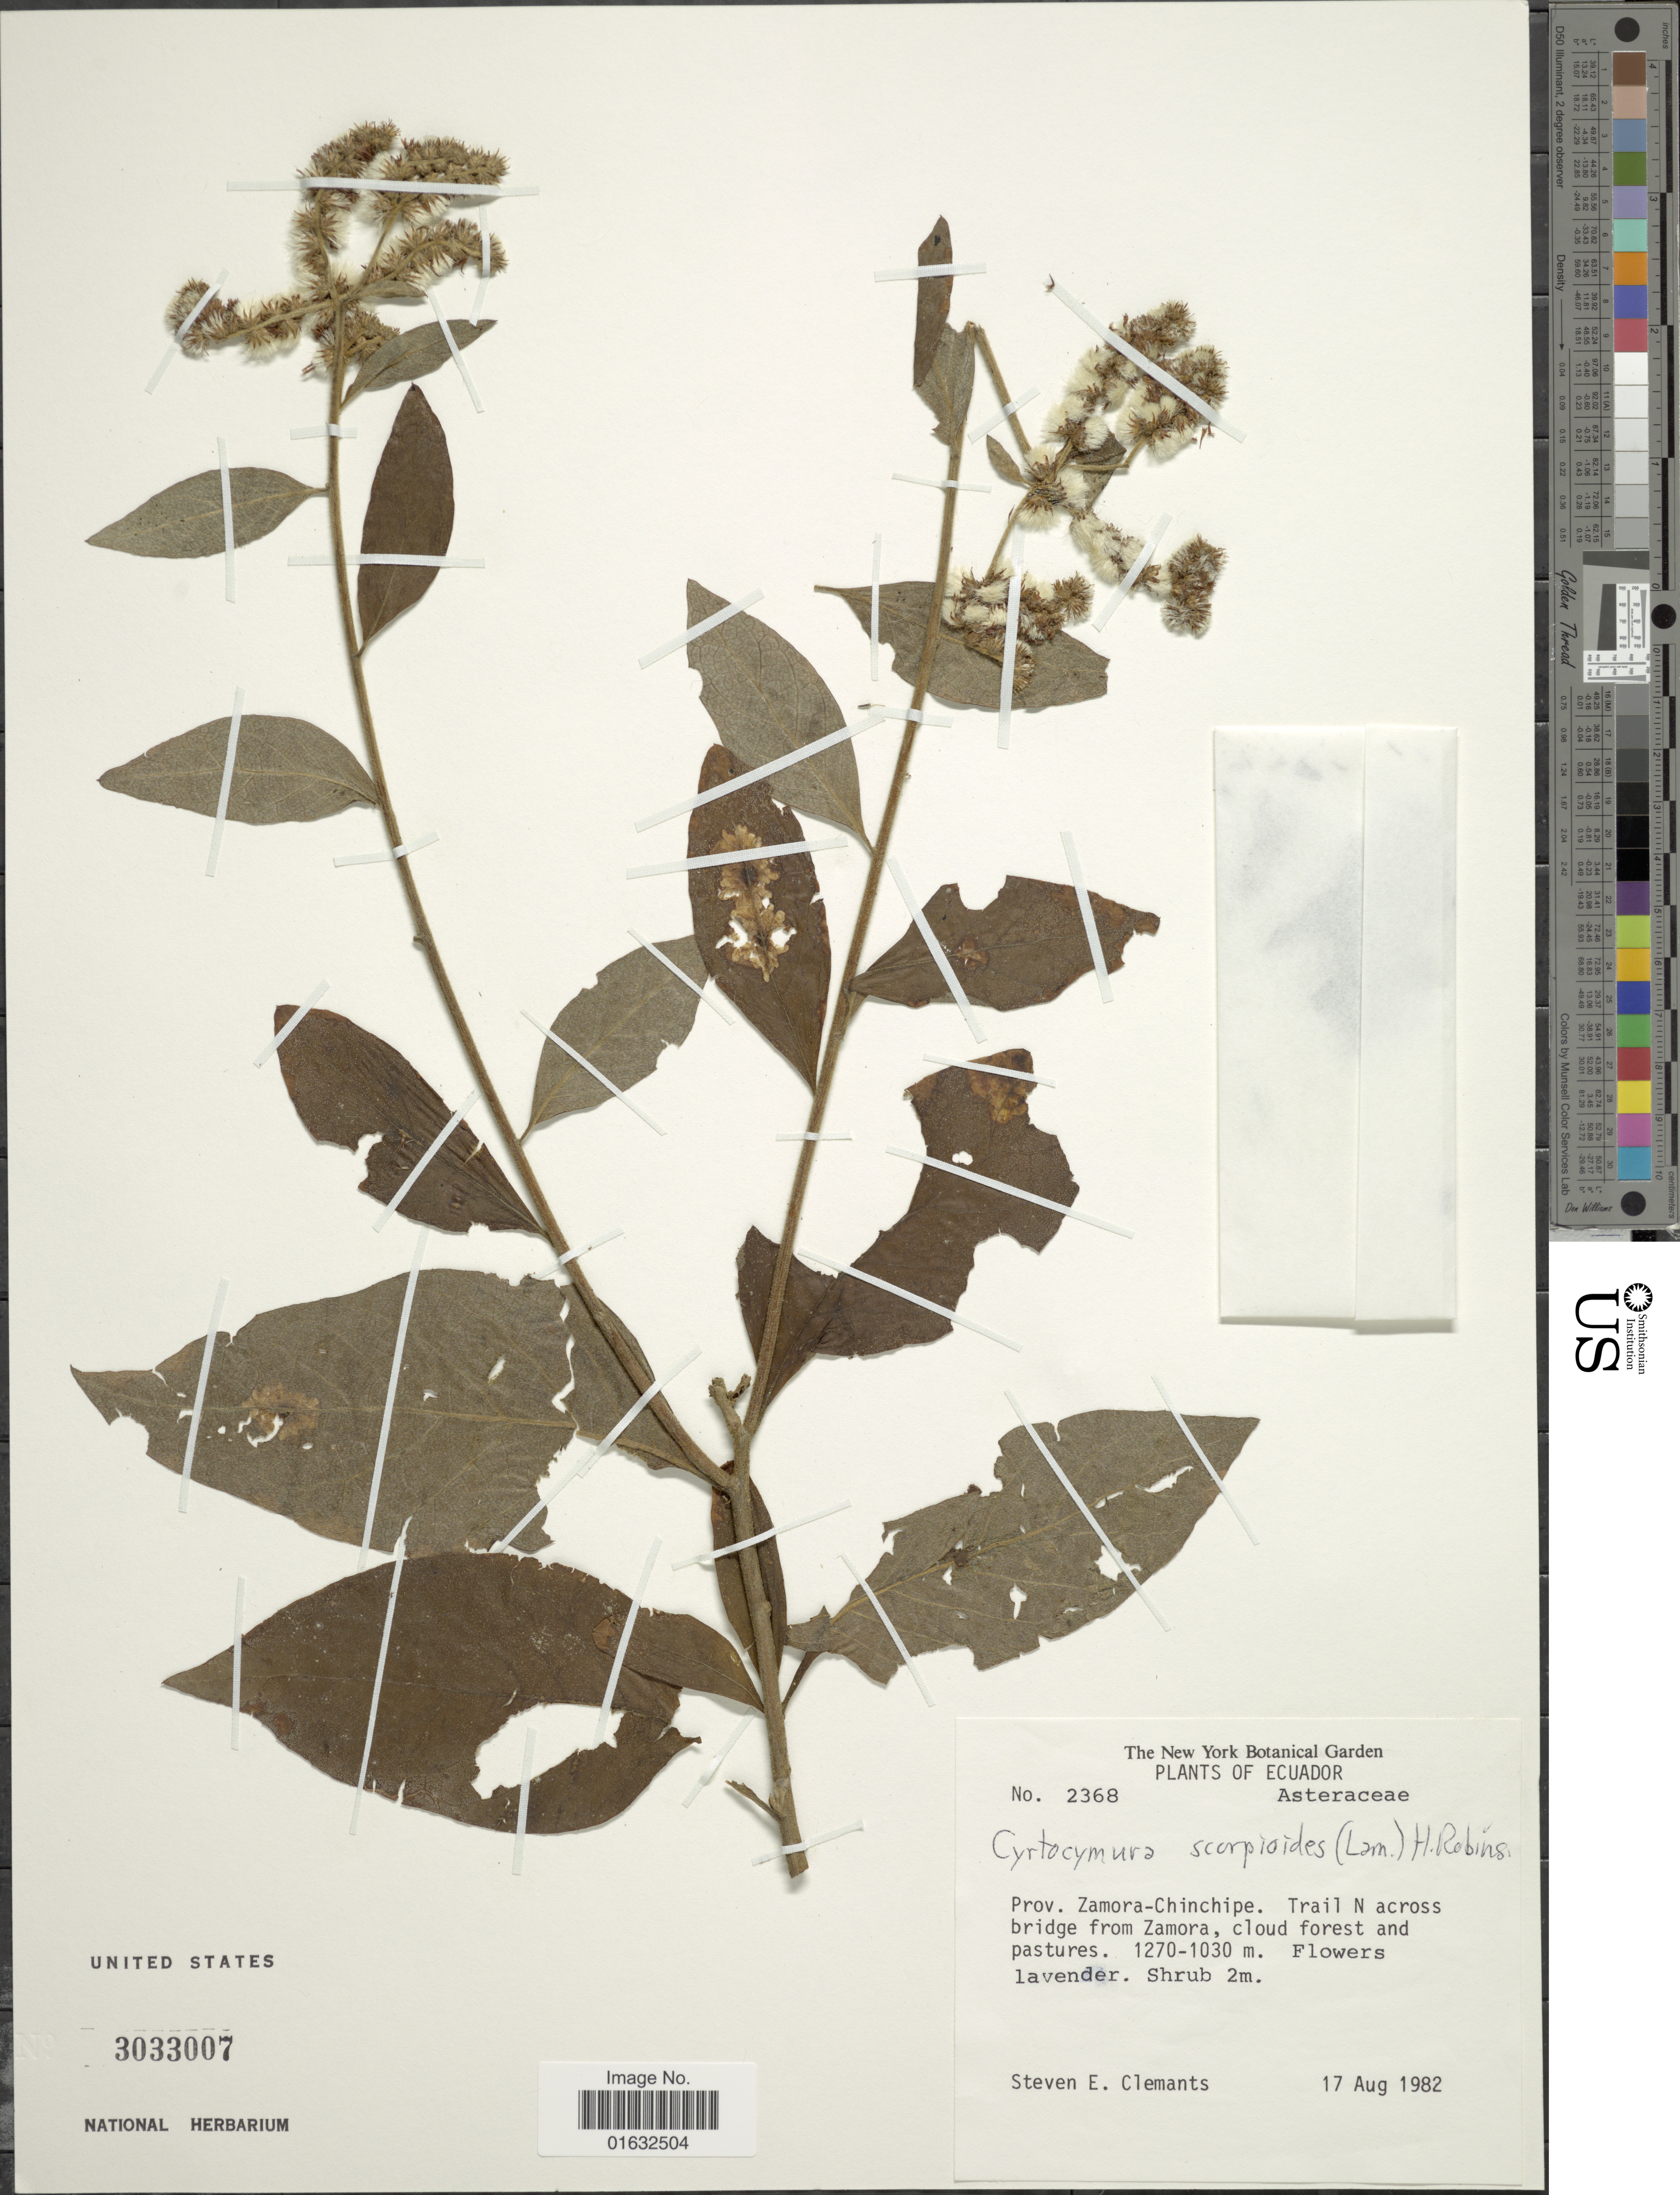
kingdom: Plantae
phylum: Tracheophyta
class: Magnoliopsida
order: Asterales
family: Asteraceae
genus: Cyrtocymura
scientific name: Cyrtocymura scorpioides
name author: (Lam.) H. Rob.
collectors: S. Clemants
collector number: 2368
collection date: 1982-08-17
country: Ecuador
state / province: Zamora-Chinchipe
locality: Trail N across bridge from Zamora, cloud forest and pastures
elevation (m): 1030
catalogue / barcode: US 3033007